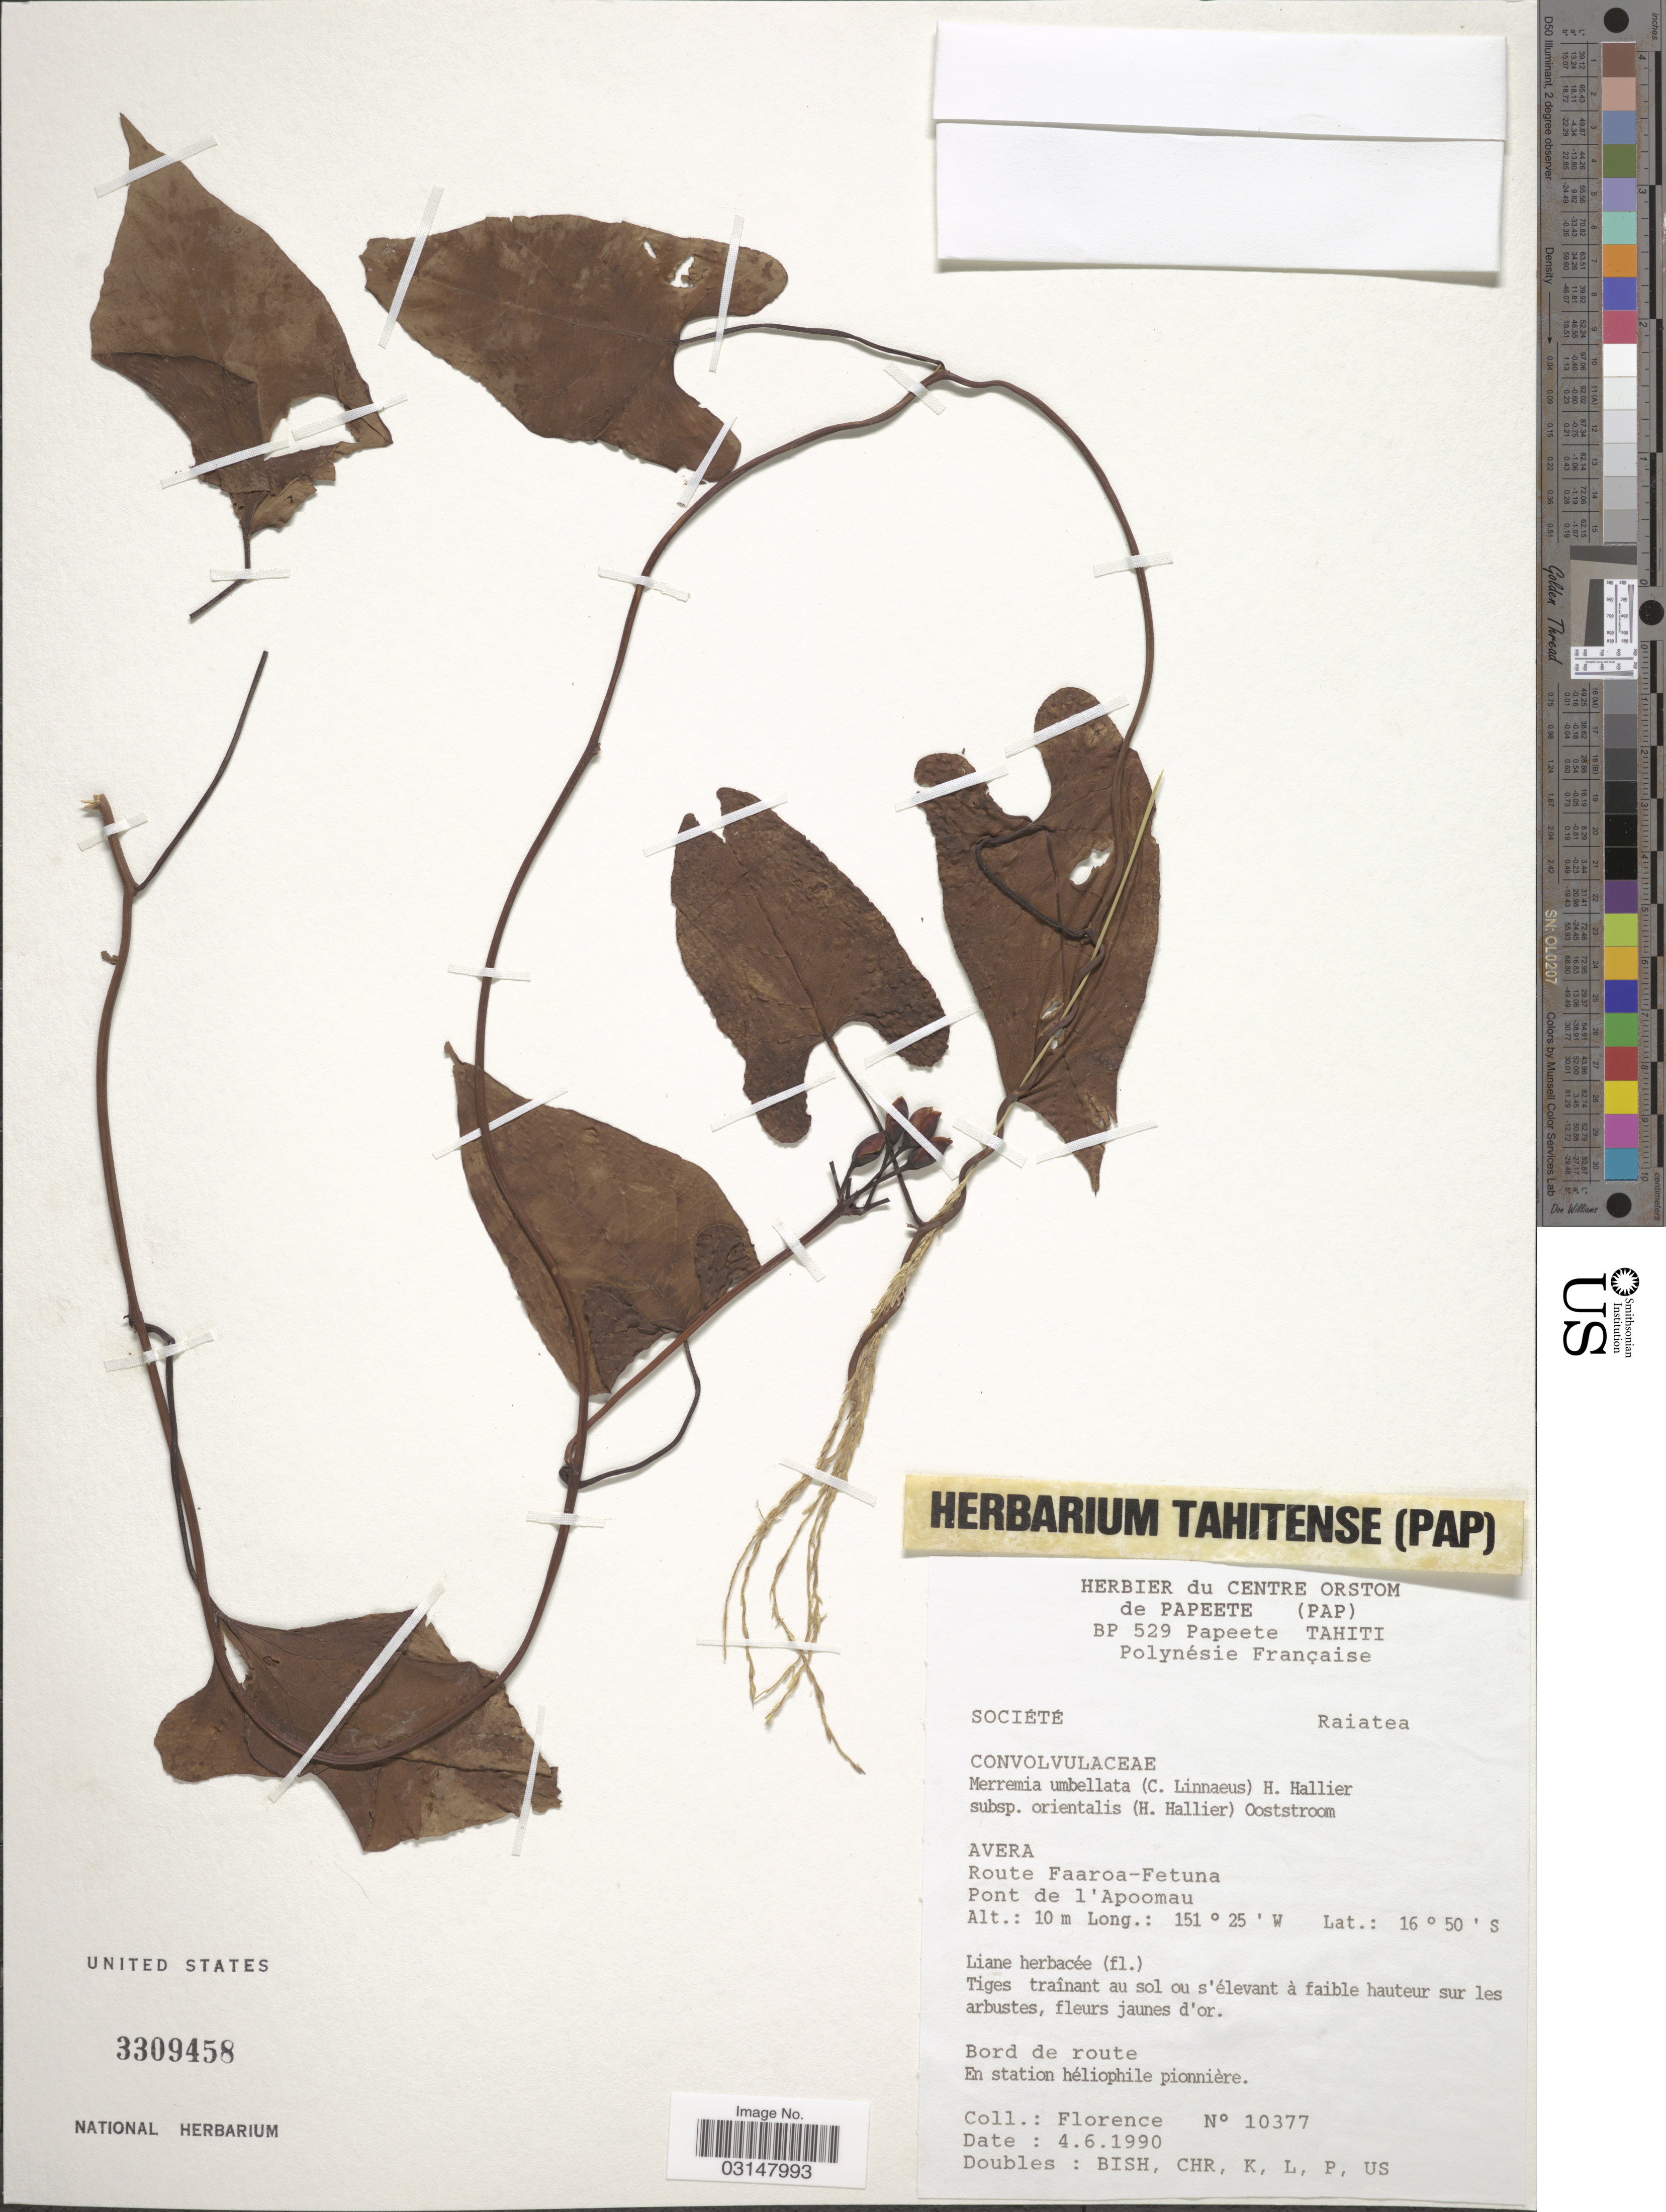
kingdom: Plantae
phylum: Tracheophyta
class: Magnoliopsida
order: Solanales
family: Convolvulaceae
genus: Camonea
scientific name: Camonea umbellata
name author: (L.) A. R. Simões & Staples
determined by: Wagner, W. L., (BOT), Smithsonian Institution - National Museum of Natural History (UNITED STATES)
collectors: -. Florence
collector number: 10377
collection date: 1990-06-04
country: French Polynesia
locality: Société. Raiatea. Avera. Route Faaroa-Fetuna. Pont de l'Apoomau.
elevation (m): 10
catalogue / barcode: US 3309458